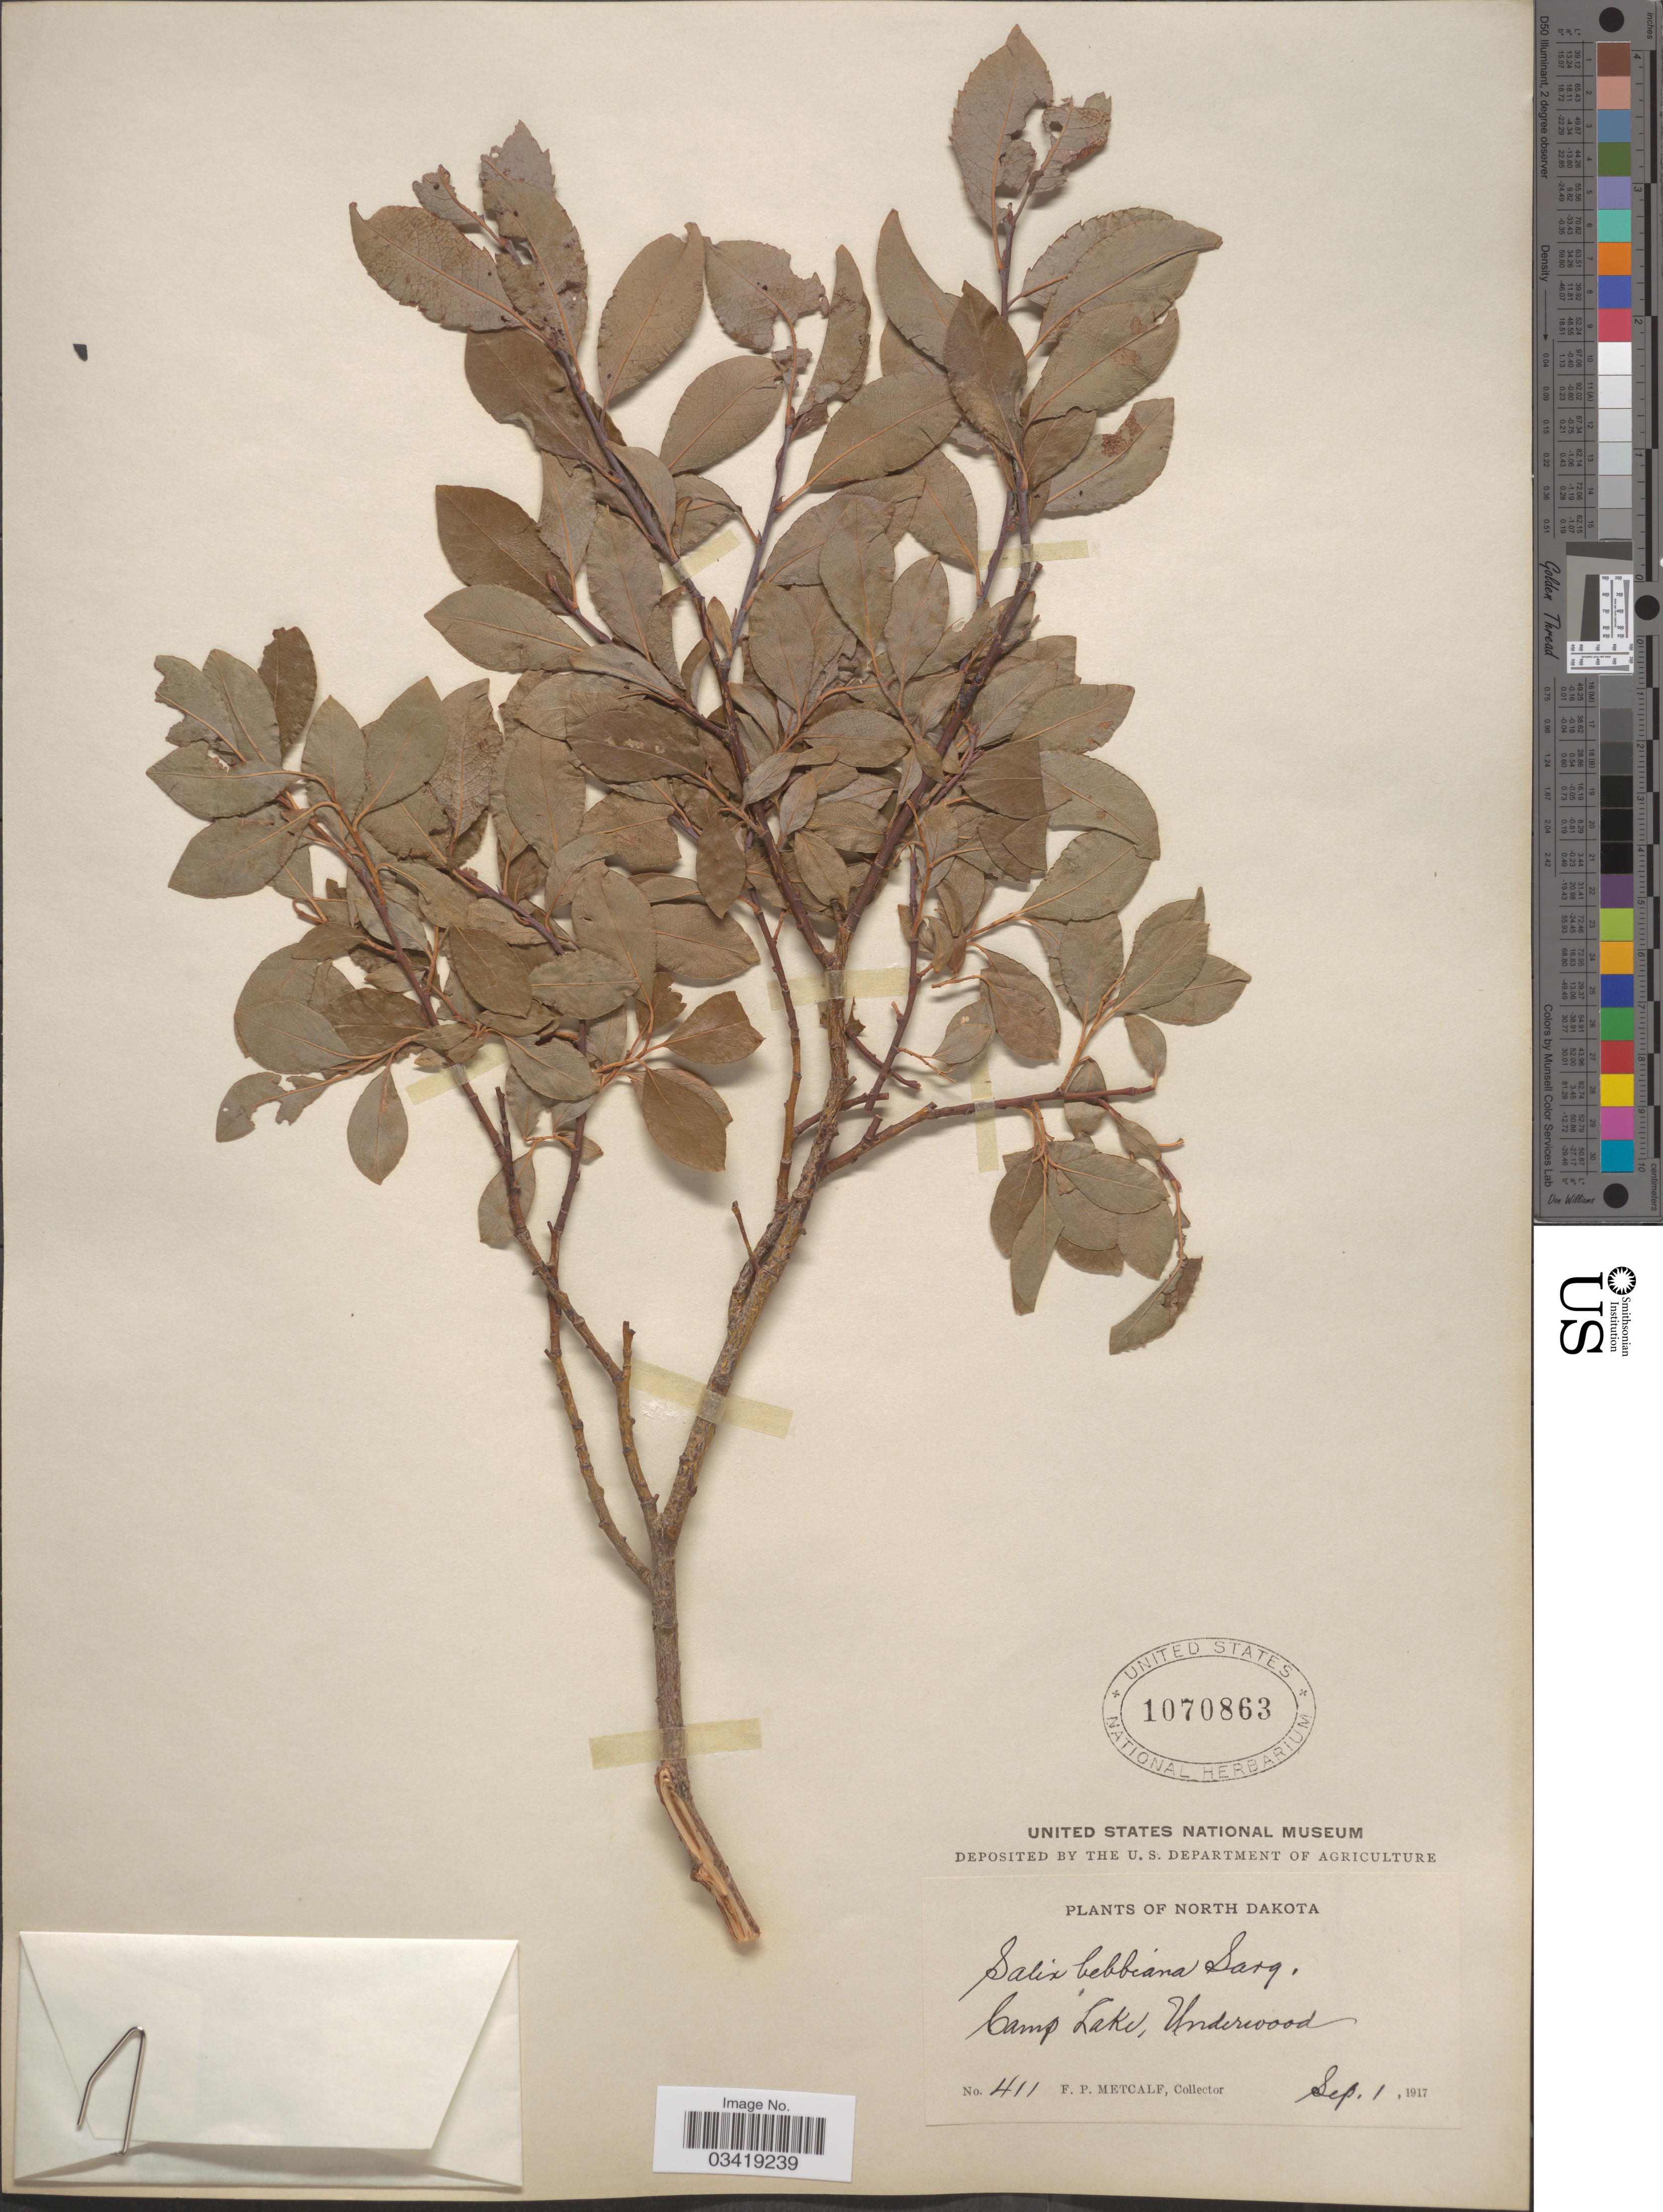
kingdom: Plantae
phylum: Tracheophyta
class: Magnoliopsida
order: Malpighiales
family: Salicaceae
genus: Salix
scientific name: Salix bebbiana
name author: Sarg.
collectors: F. Metcalf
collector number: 411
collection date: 1917-09-01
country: United States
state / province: North Dakota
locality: Camp Lake, Underwood.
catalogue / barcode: US 1070863